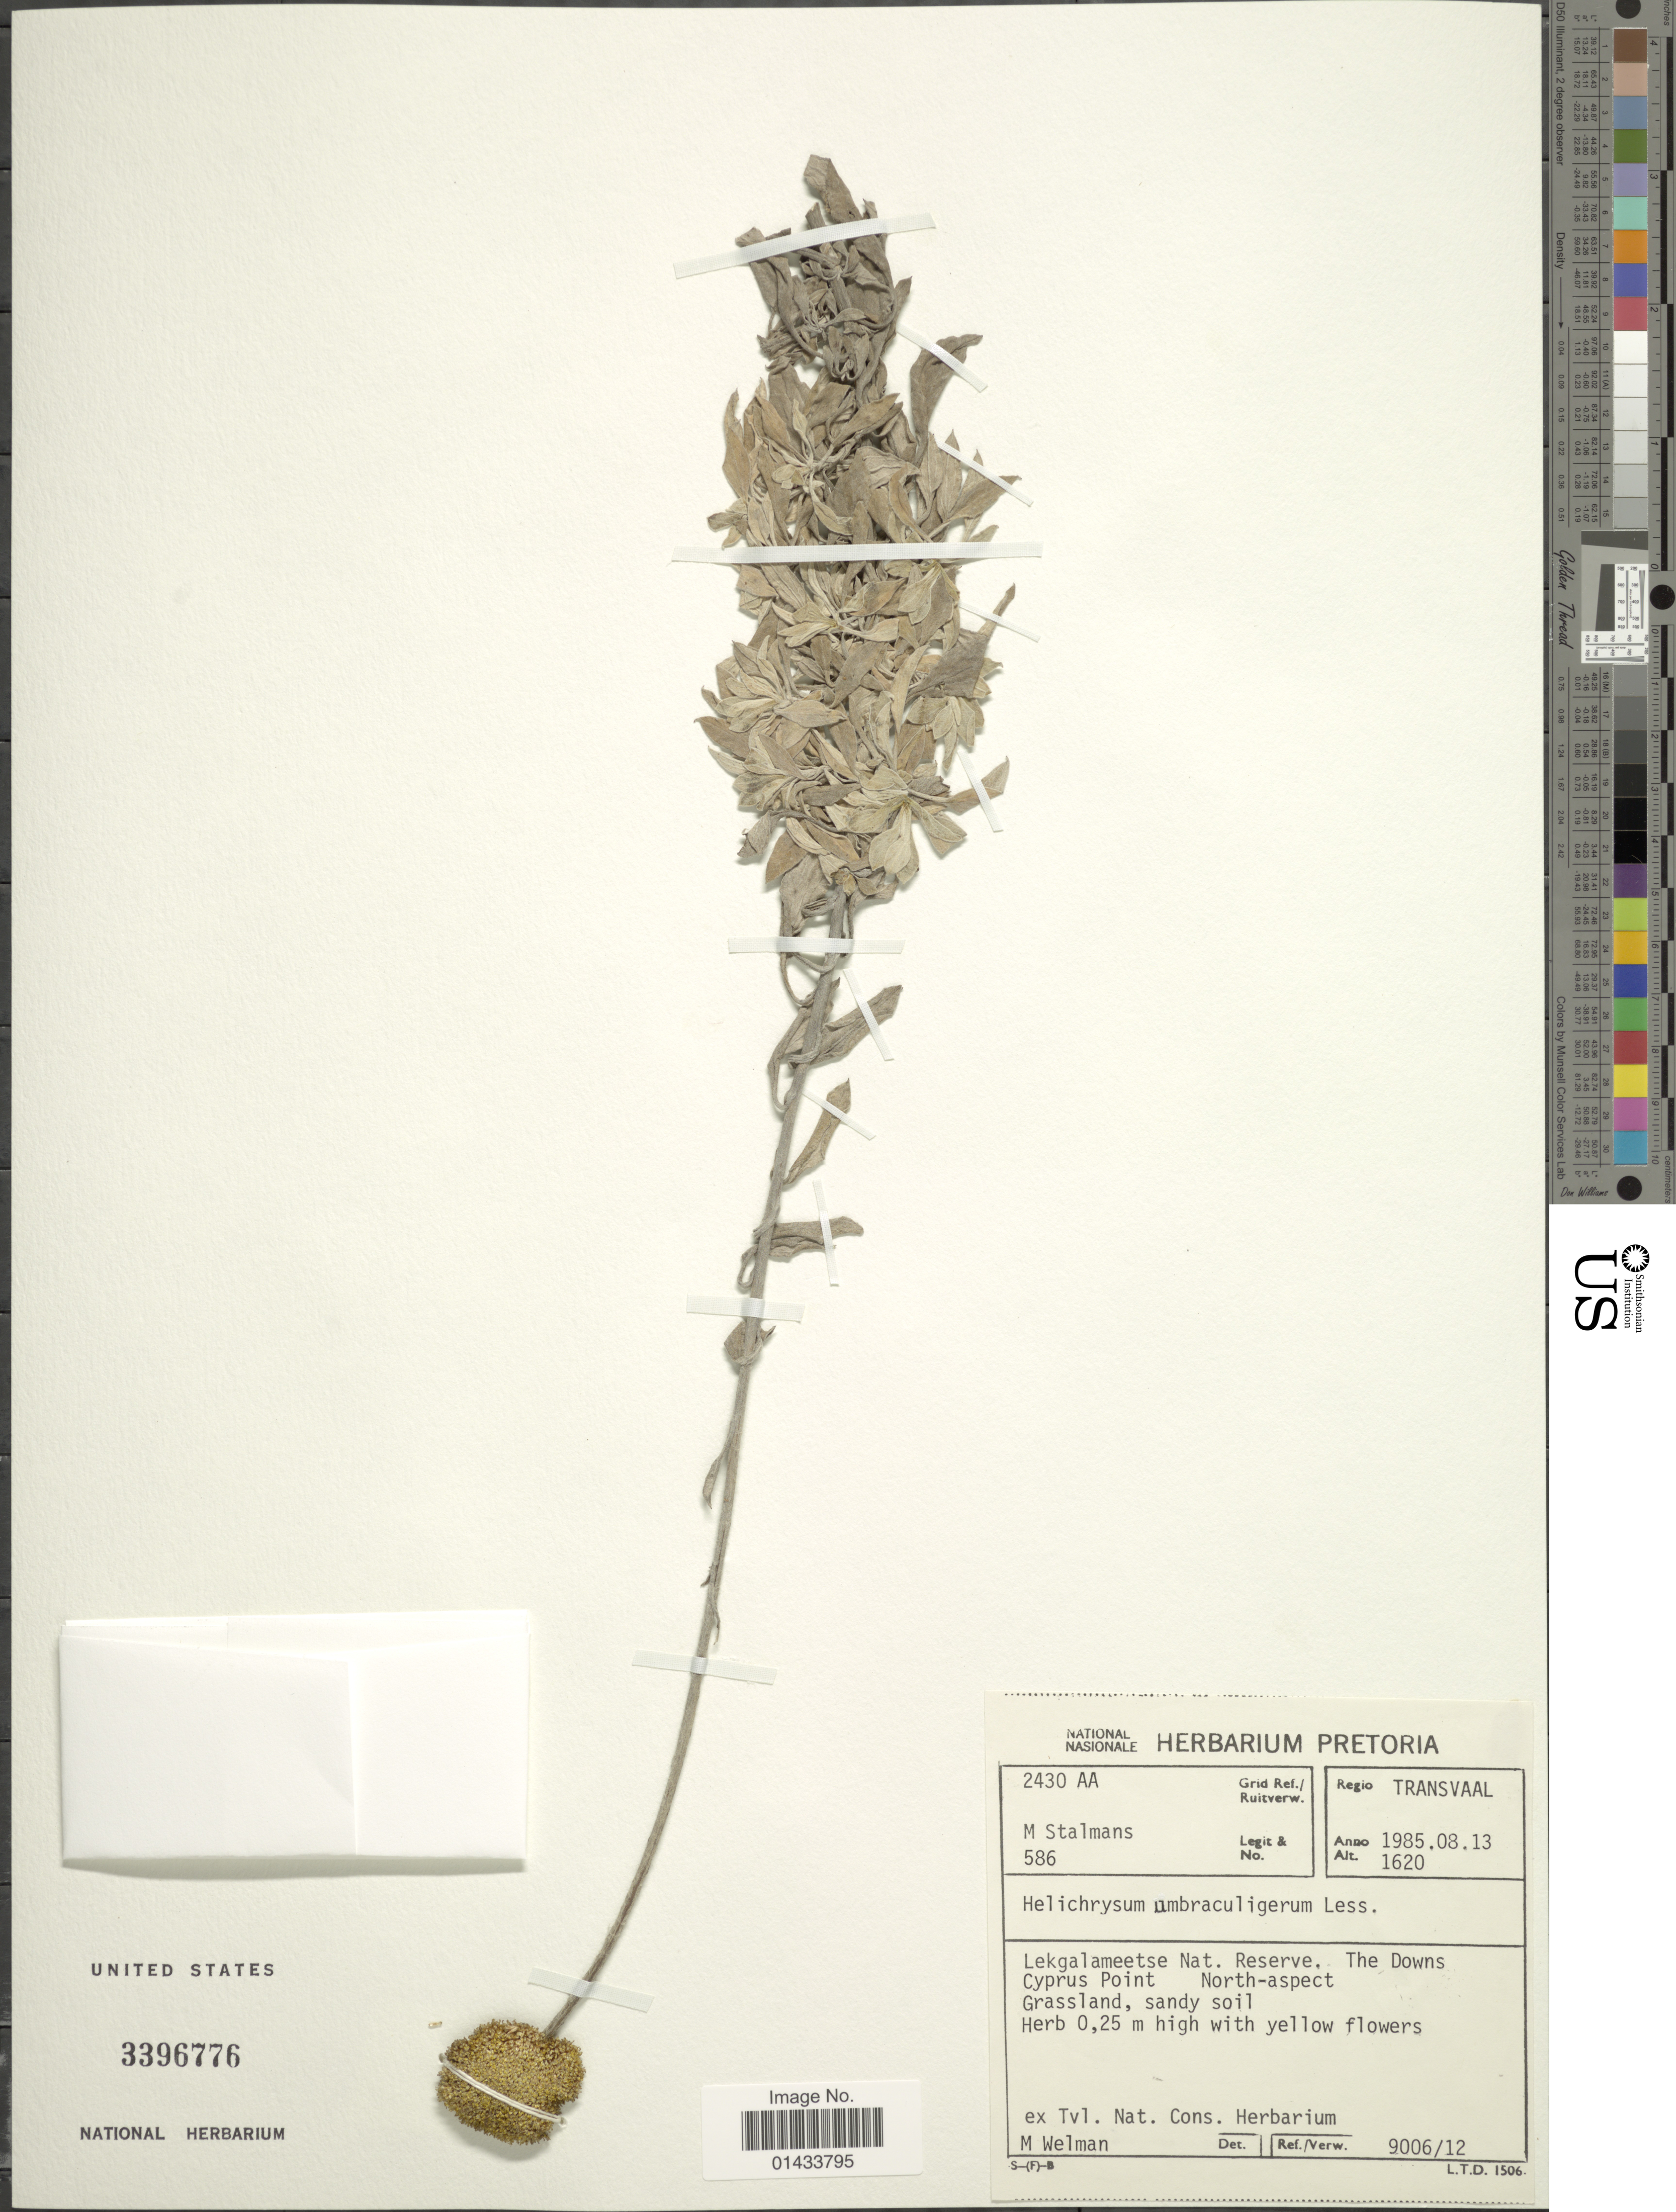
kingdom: Plantae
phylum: Tracheophyta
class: Magnoliopsida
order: Asterales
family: Asteraceae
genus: Helichrysum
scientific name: Helichrysum umbraculigerum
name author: Less.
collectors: M. Stalmans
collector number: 586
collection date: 1985-08-13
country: South Africa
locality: Regio Transvaal, Grid Ref./Ruitverw. 2430 AA, Lekgalameetse Nat. Reserve. The Downs Cyprus Point, North-aspect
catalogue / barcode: US 3396776